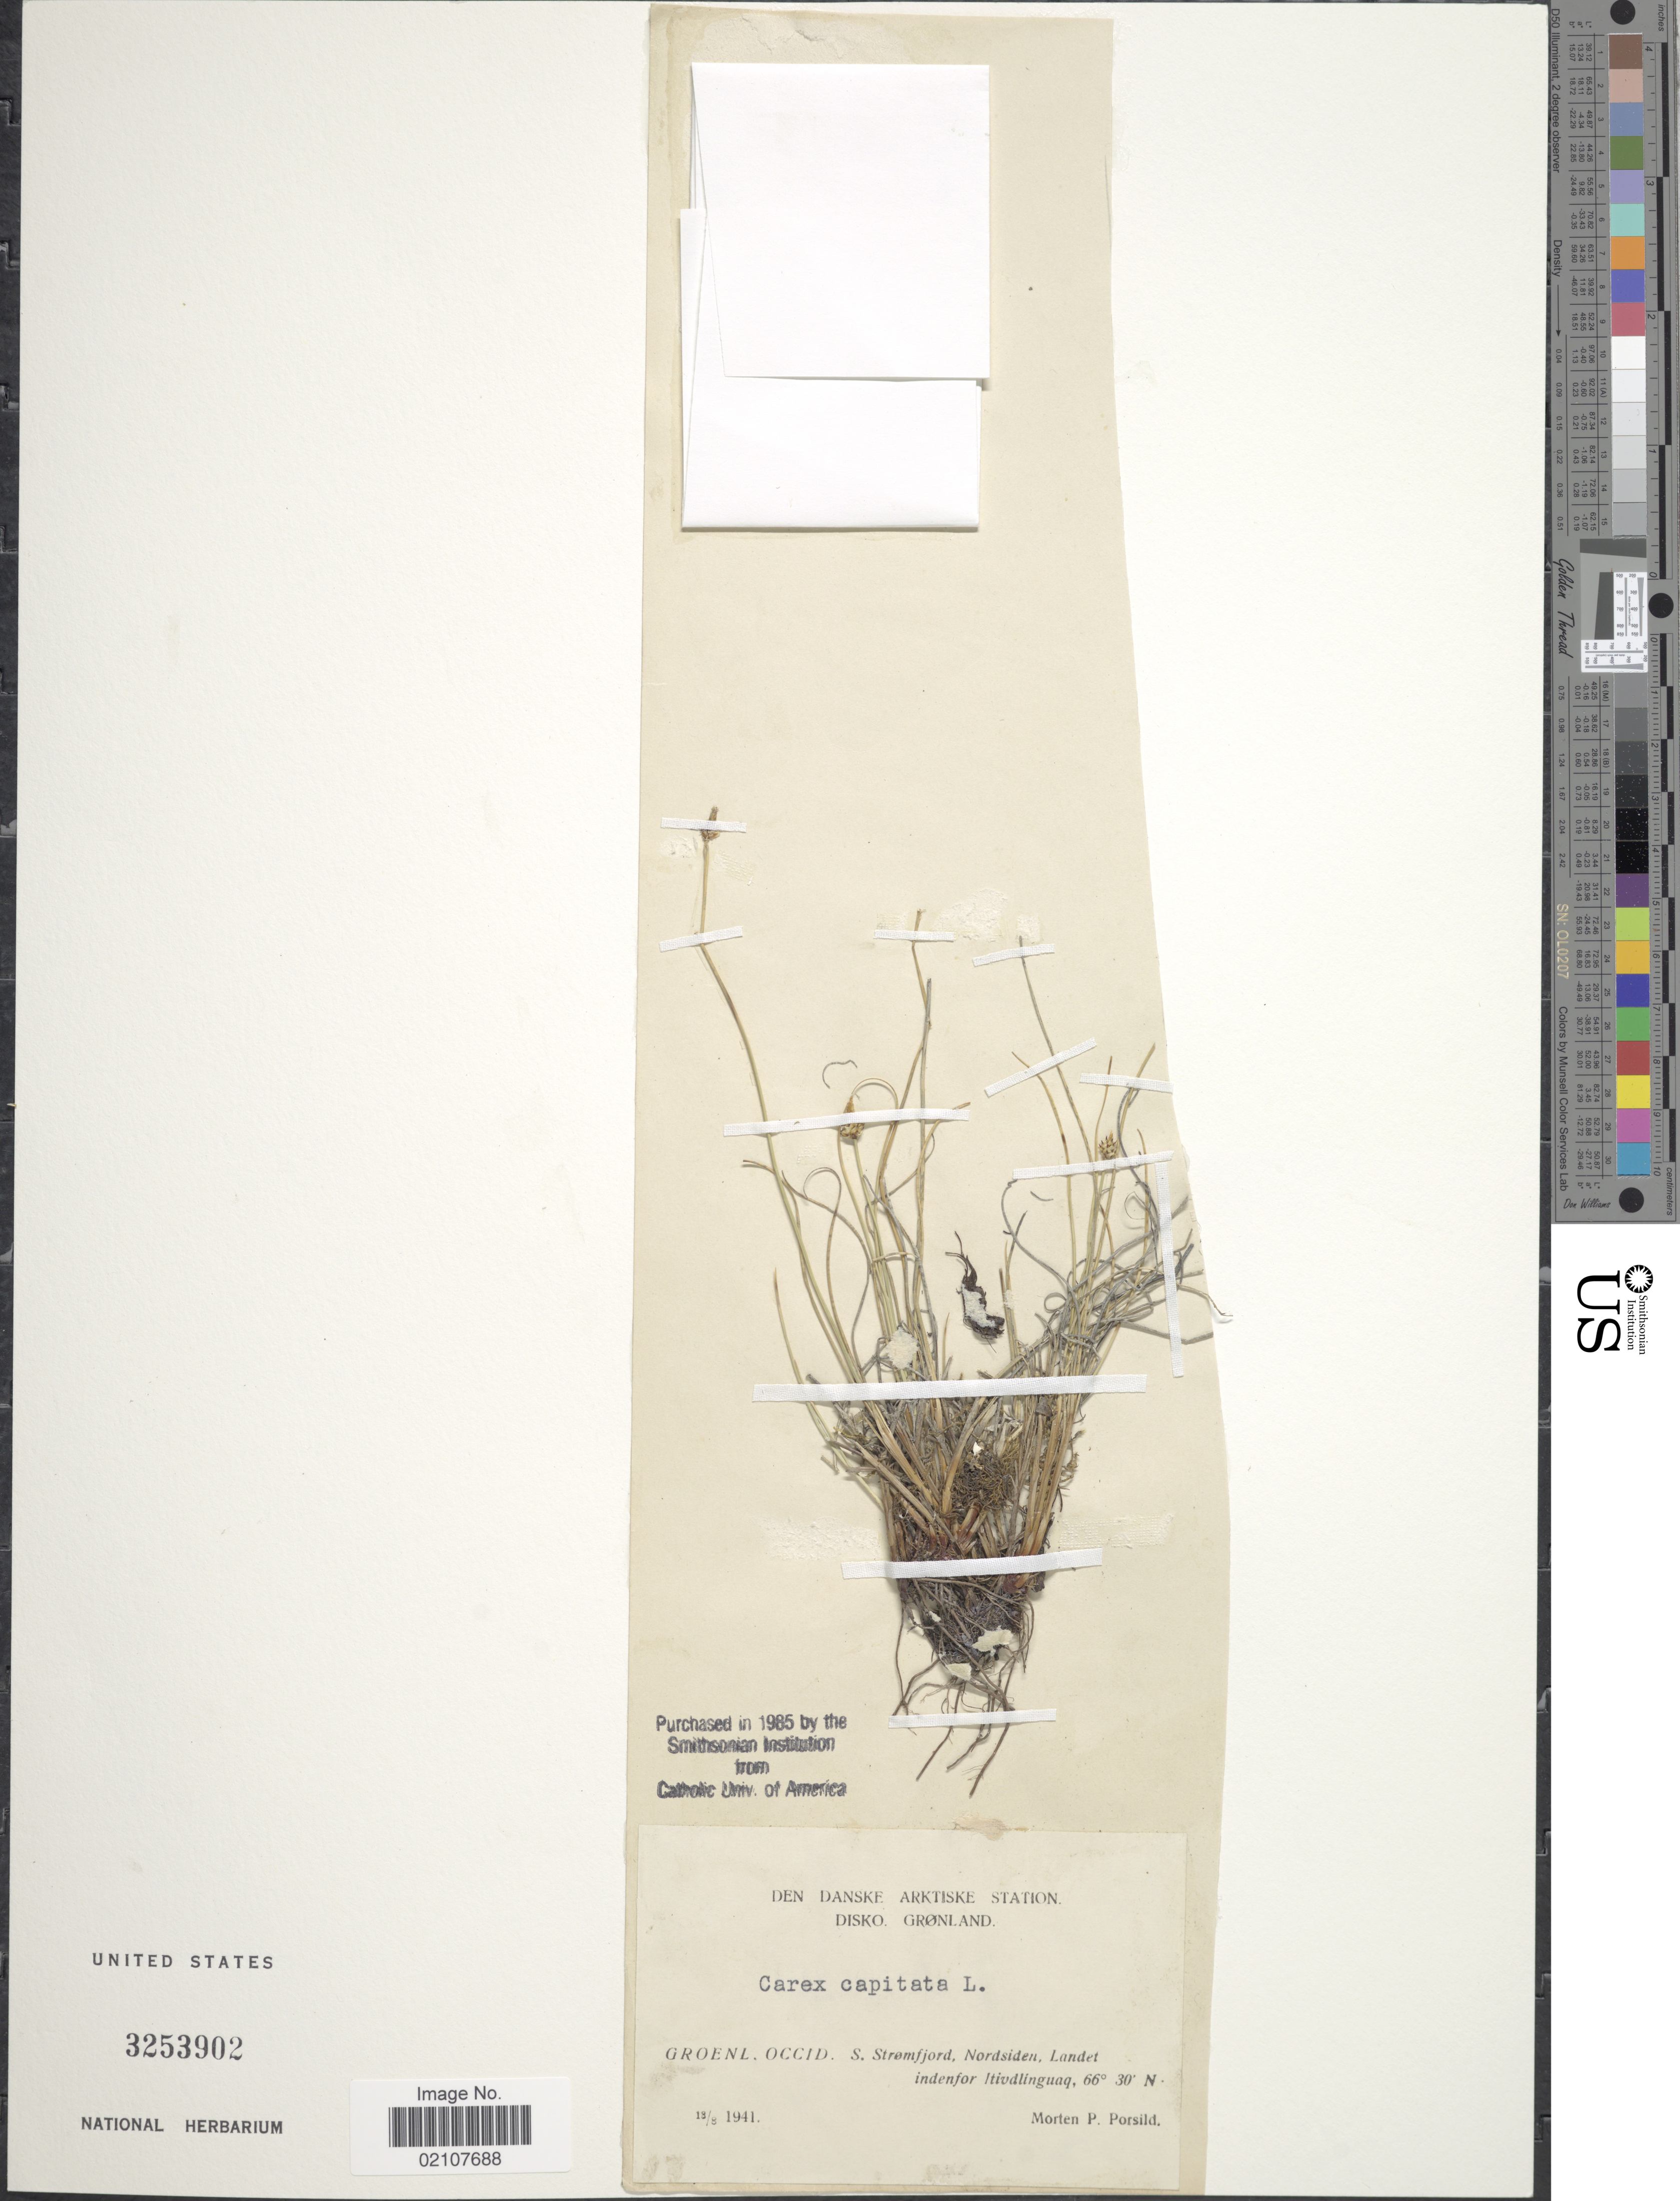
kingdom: Plantae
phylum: Tracheophyta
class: Liliopsida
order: Poales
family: Cyperaceae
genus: Carex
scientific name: Carex capitata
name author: L.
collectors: M. P. Porsild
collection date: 1941-08-13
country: Greenland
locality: Groenl. Occid. S. Stromfjord, Nordsiden, Landet indenfor Itivdlinguaq.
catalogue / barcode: US 3253902